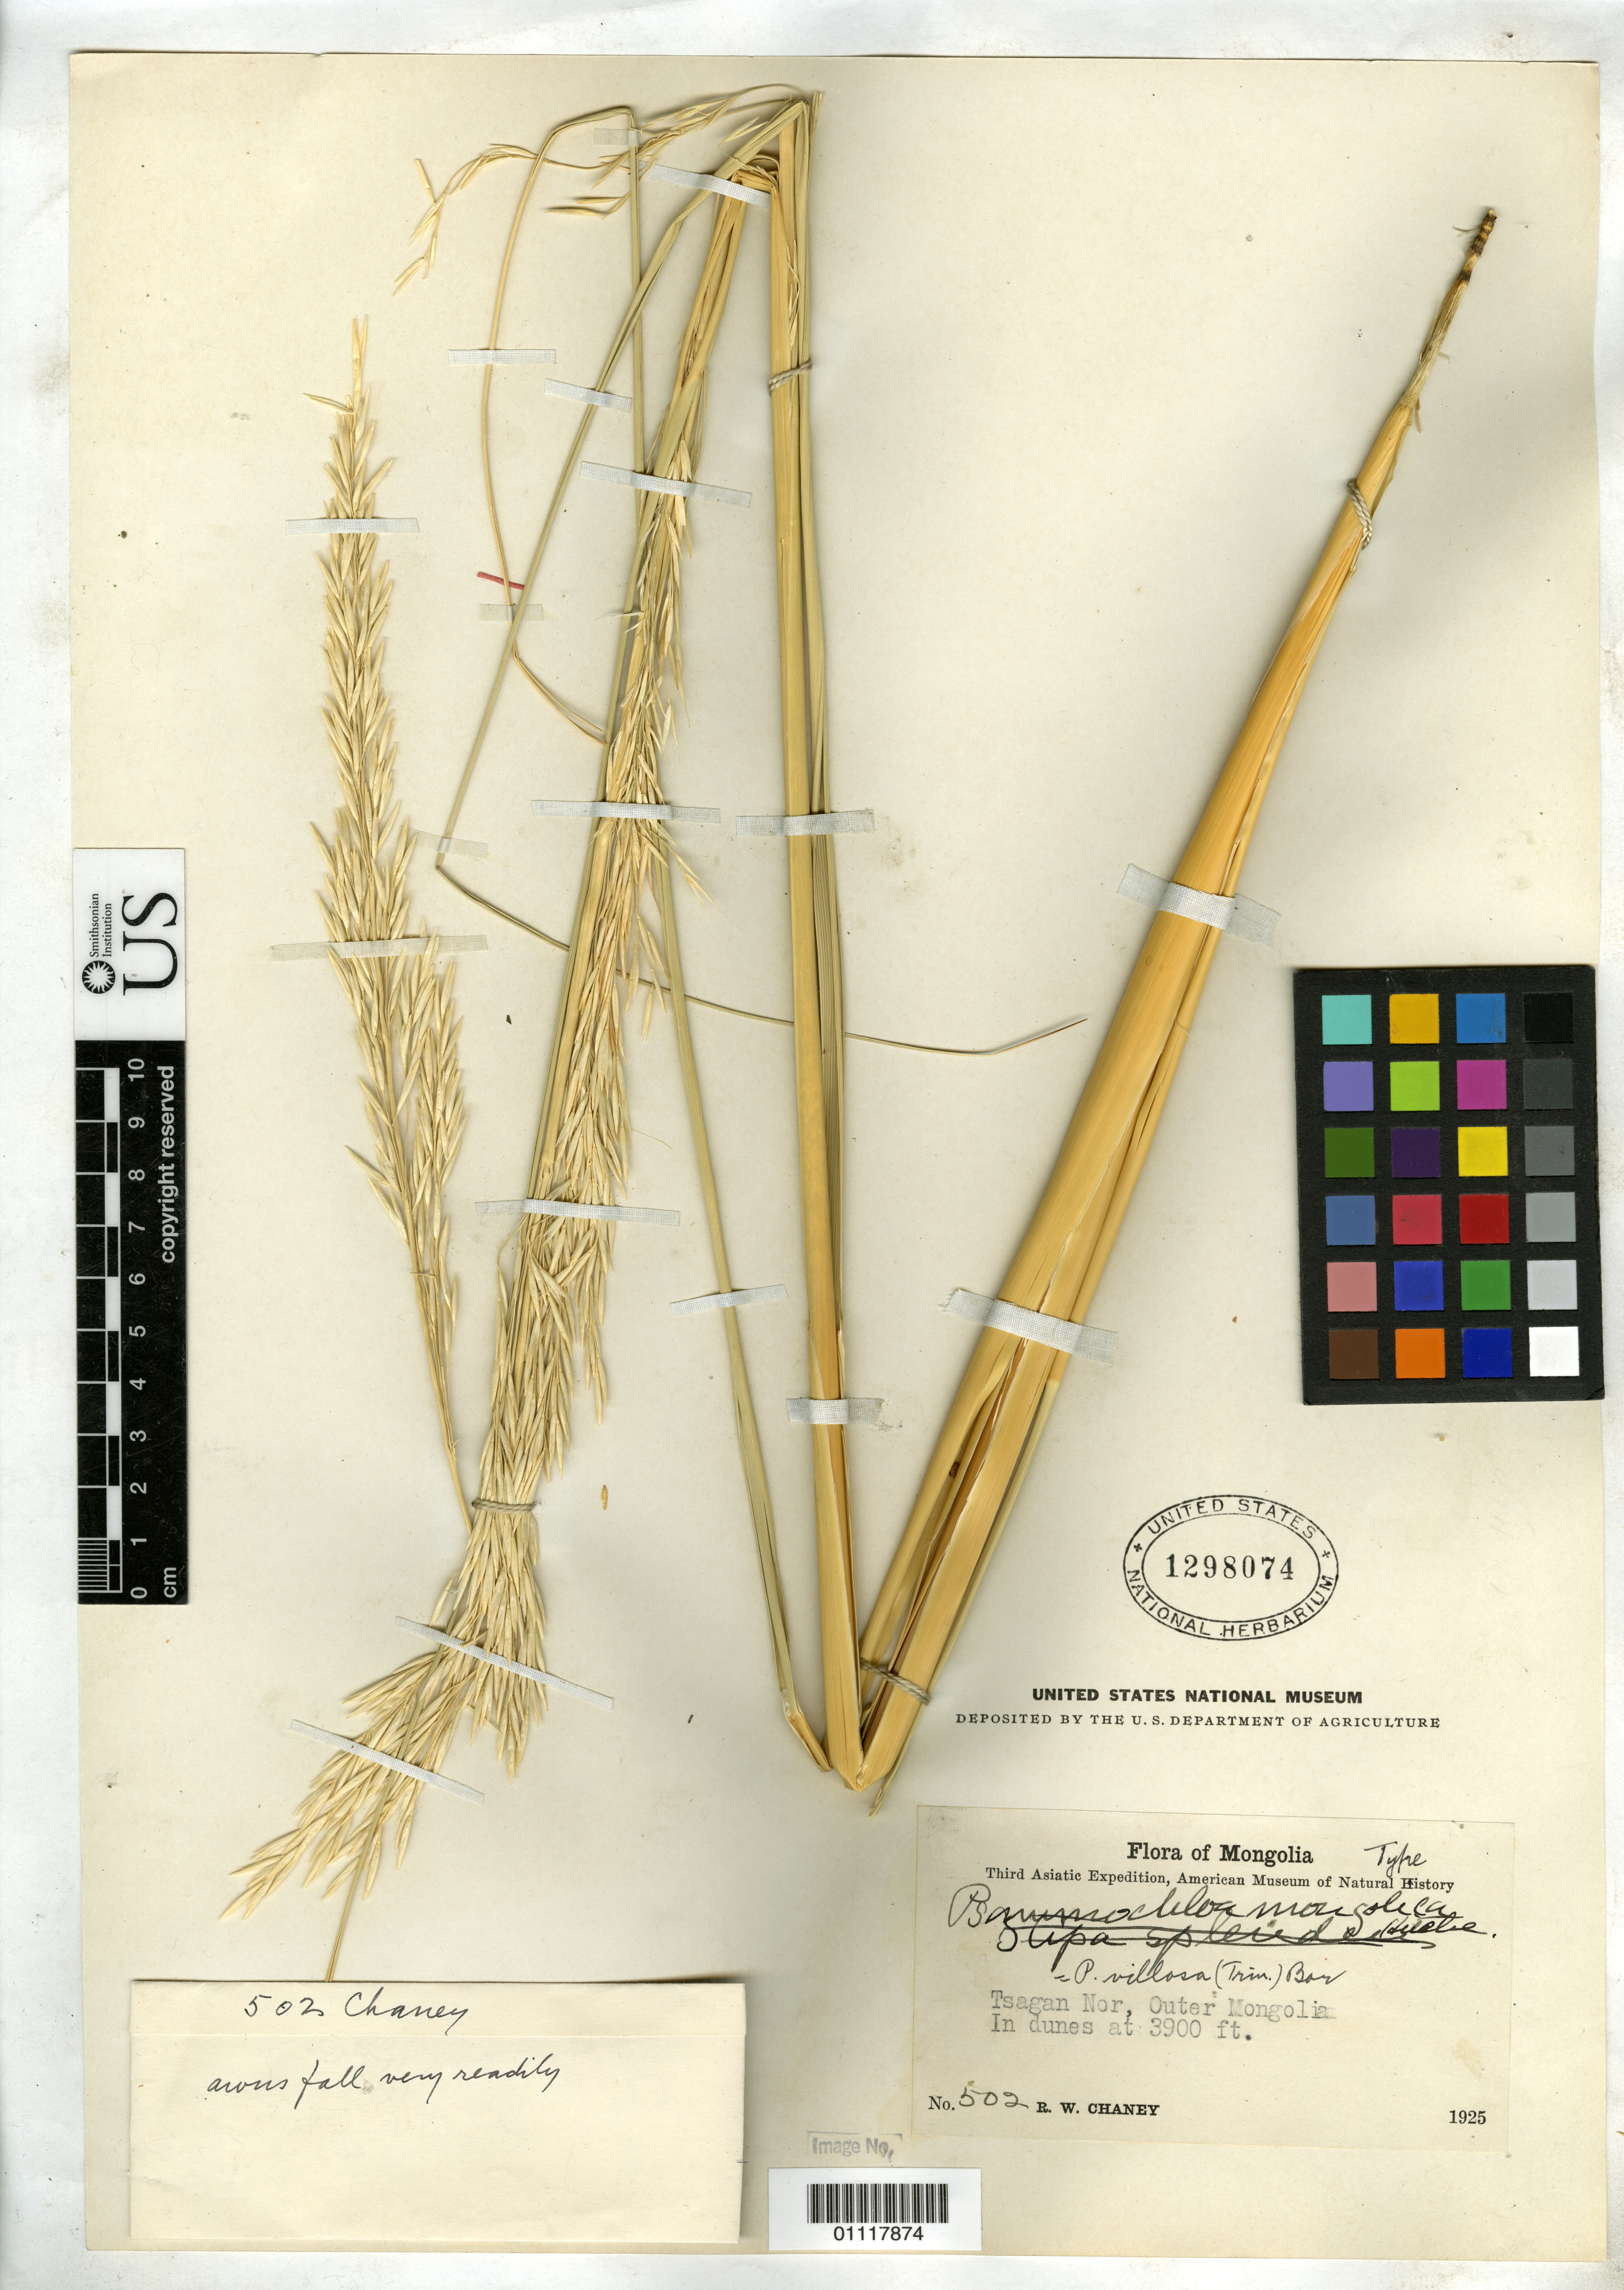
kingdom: Plantae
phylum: Tracheophyta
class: Liliopsida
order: Poales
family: Poaceae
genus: Psammochloa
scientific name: Psammochloa mongolica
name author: Hitchc.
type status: Isotype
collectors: R. Chaney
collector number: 502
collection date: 1925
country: Mongolia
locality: Tsagan Nor, Outer Mongolia, in dunes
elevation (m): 1189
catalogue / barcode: US 1298074